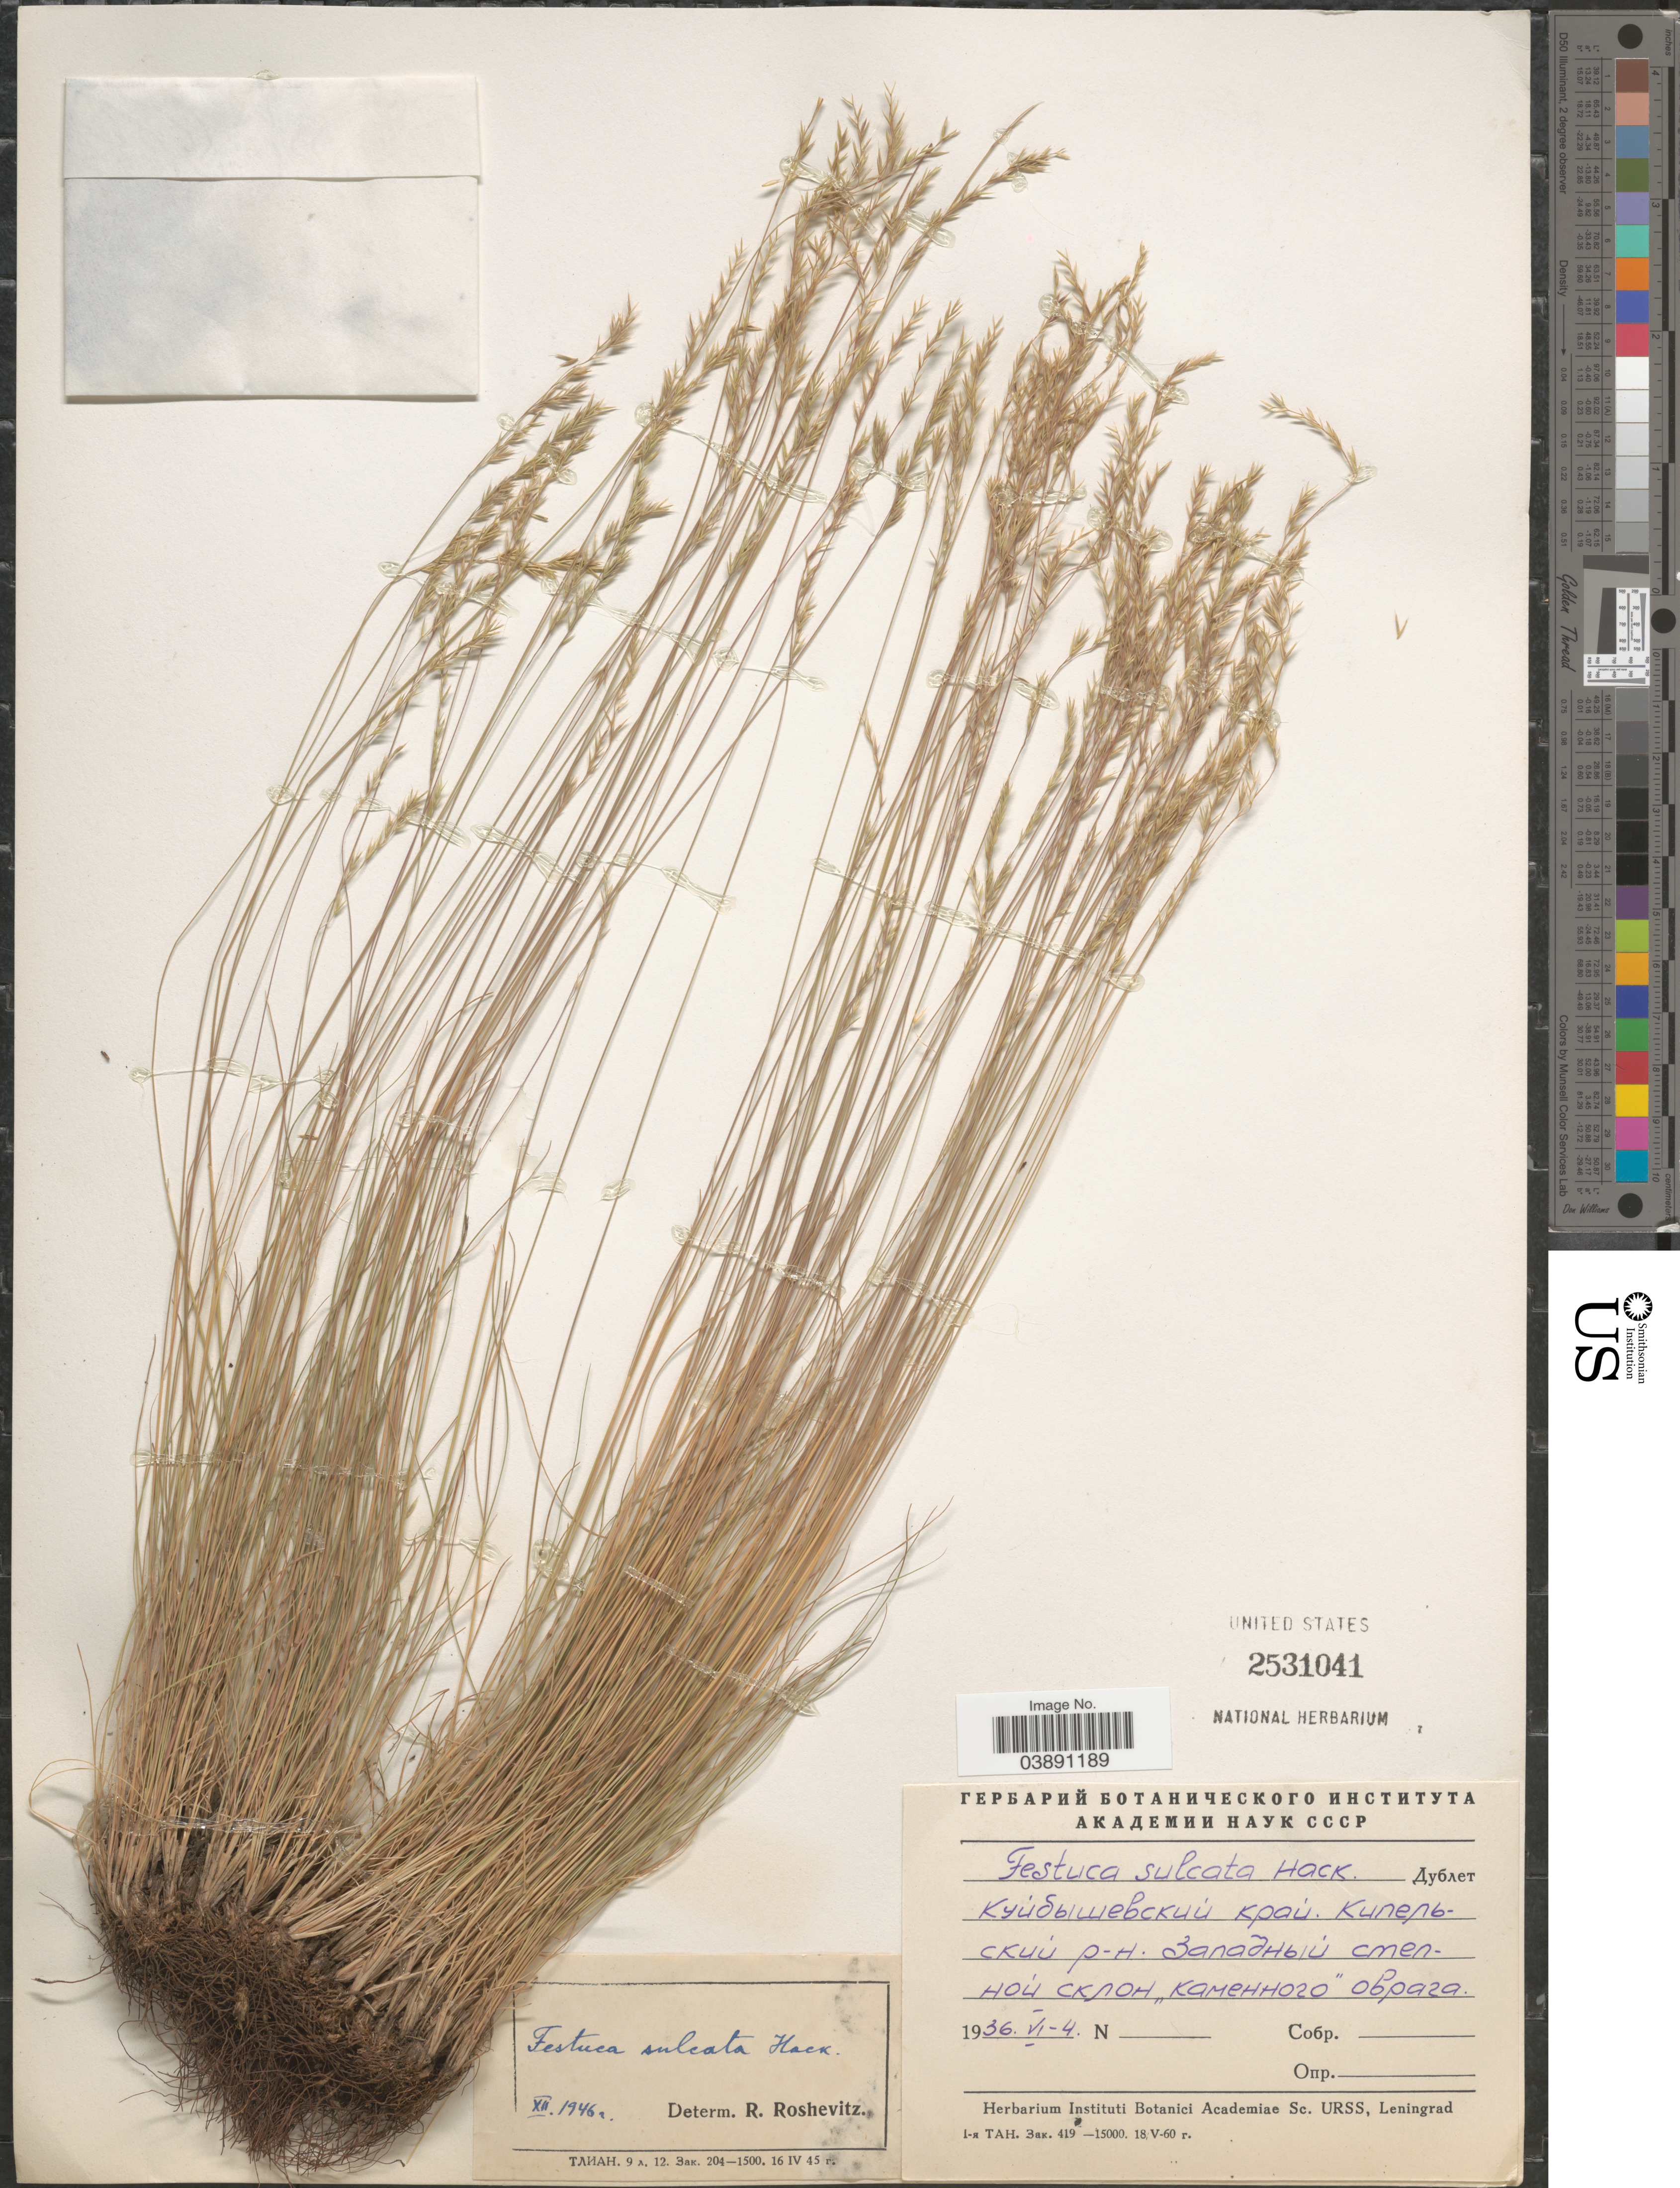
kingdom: Plantae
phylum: Tracheophyta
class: Liliopsida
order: Poales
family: Poaceae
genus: Festuca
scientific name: Festuca rupicola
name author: Heuff.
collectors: ex herb. Instituti Botanici Academiae Sc. URSS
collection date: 1936-06-04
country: Russian Federation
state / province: Samara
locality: Kinelskiy District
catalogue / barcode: US 2531041